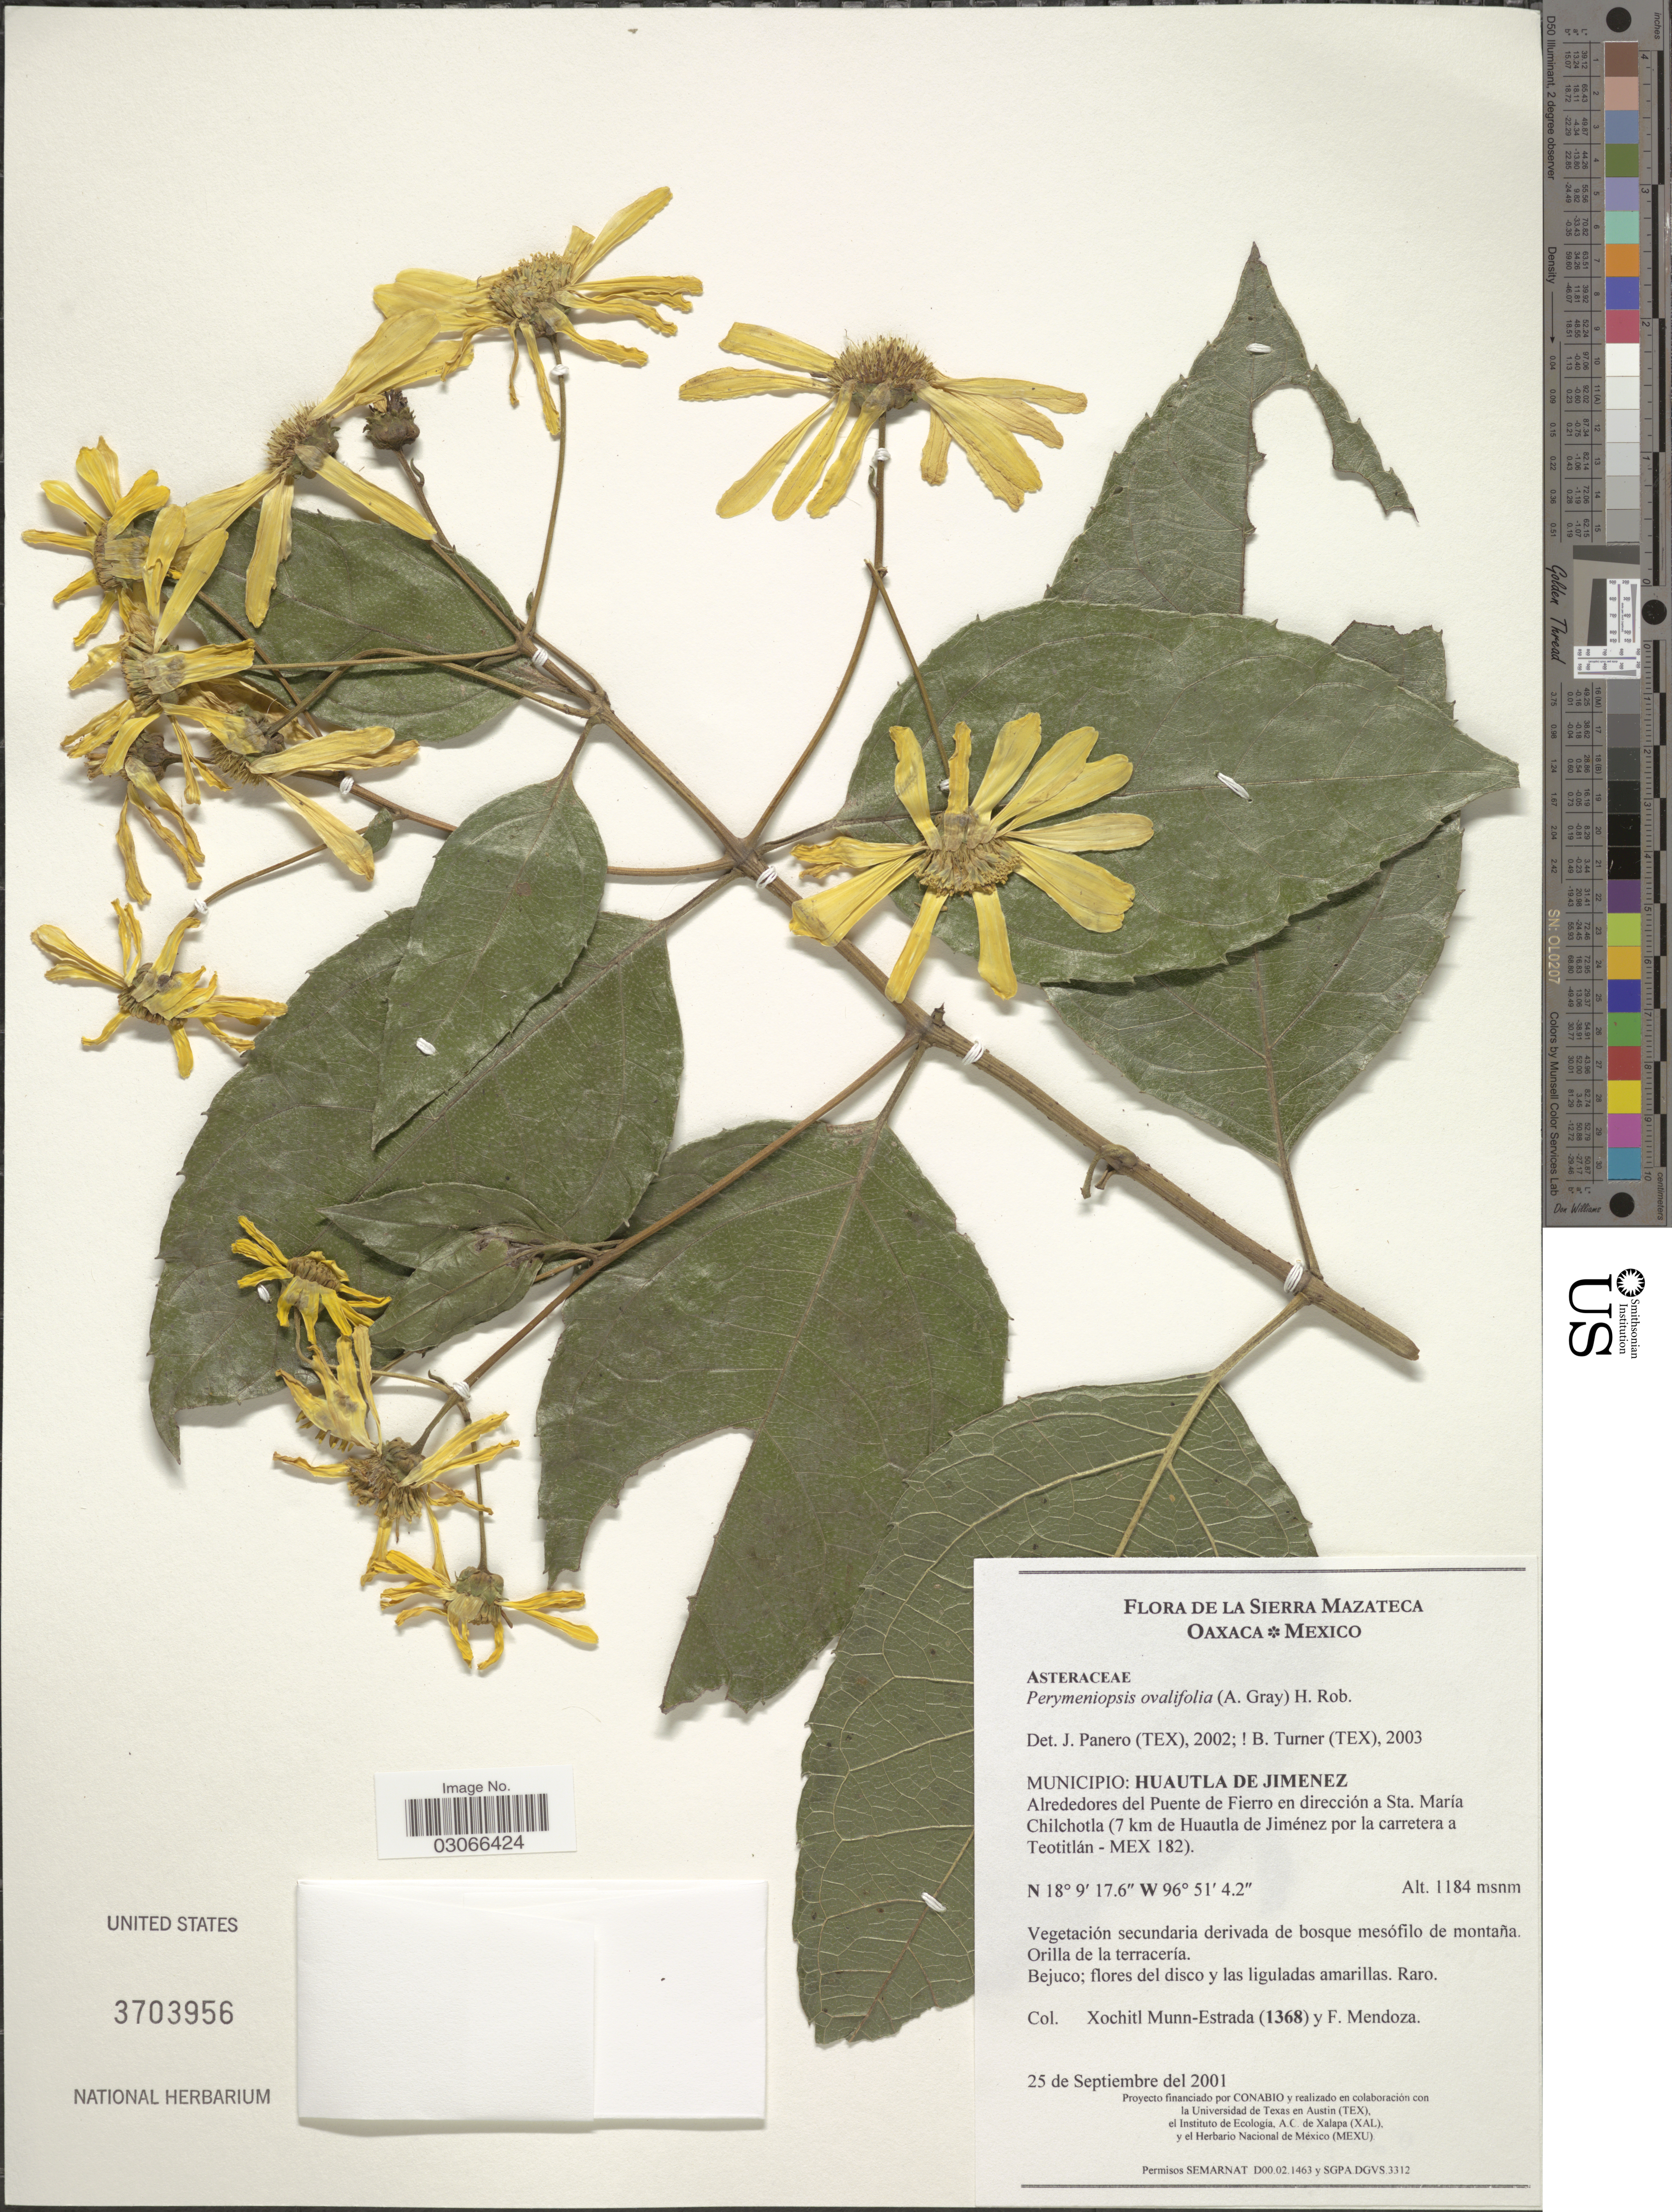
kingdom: Plantae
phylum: Tracheophyta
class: Magnoliopsida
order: Asterales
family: Asteraceae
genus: Perymeniopsis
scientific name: Perymeniopsis ovalifolia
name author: (A. Gray) H. Rob.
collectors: X. Munn-Estrada & F. Mendoza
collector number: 1368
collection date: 2001-09-25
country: Mexico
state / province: Oaxaca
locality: La Sierra Mazateca. Municipio: Huautla de Jimenez. Alrededores del Puente de Fierro en dirección a Sta. María Chilchotla (7 km de Huautla de Jiménez por la carretera a Teotitlán - MEX 182).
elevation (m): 1184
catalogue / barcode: US 3703956